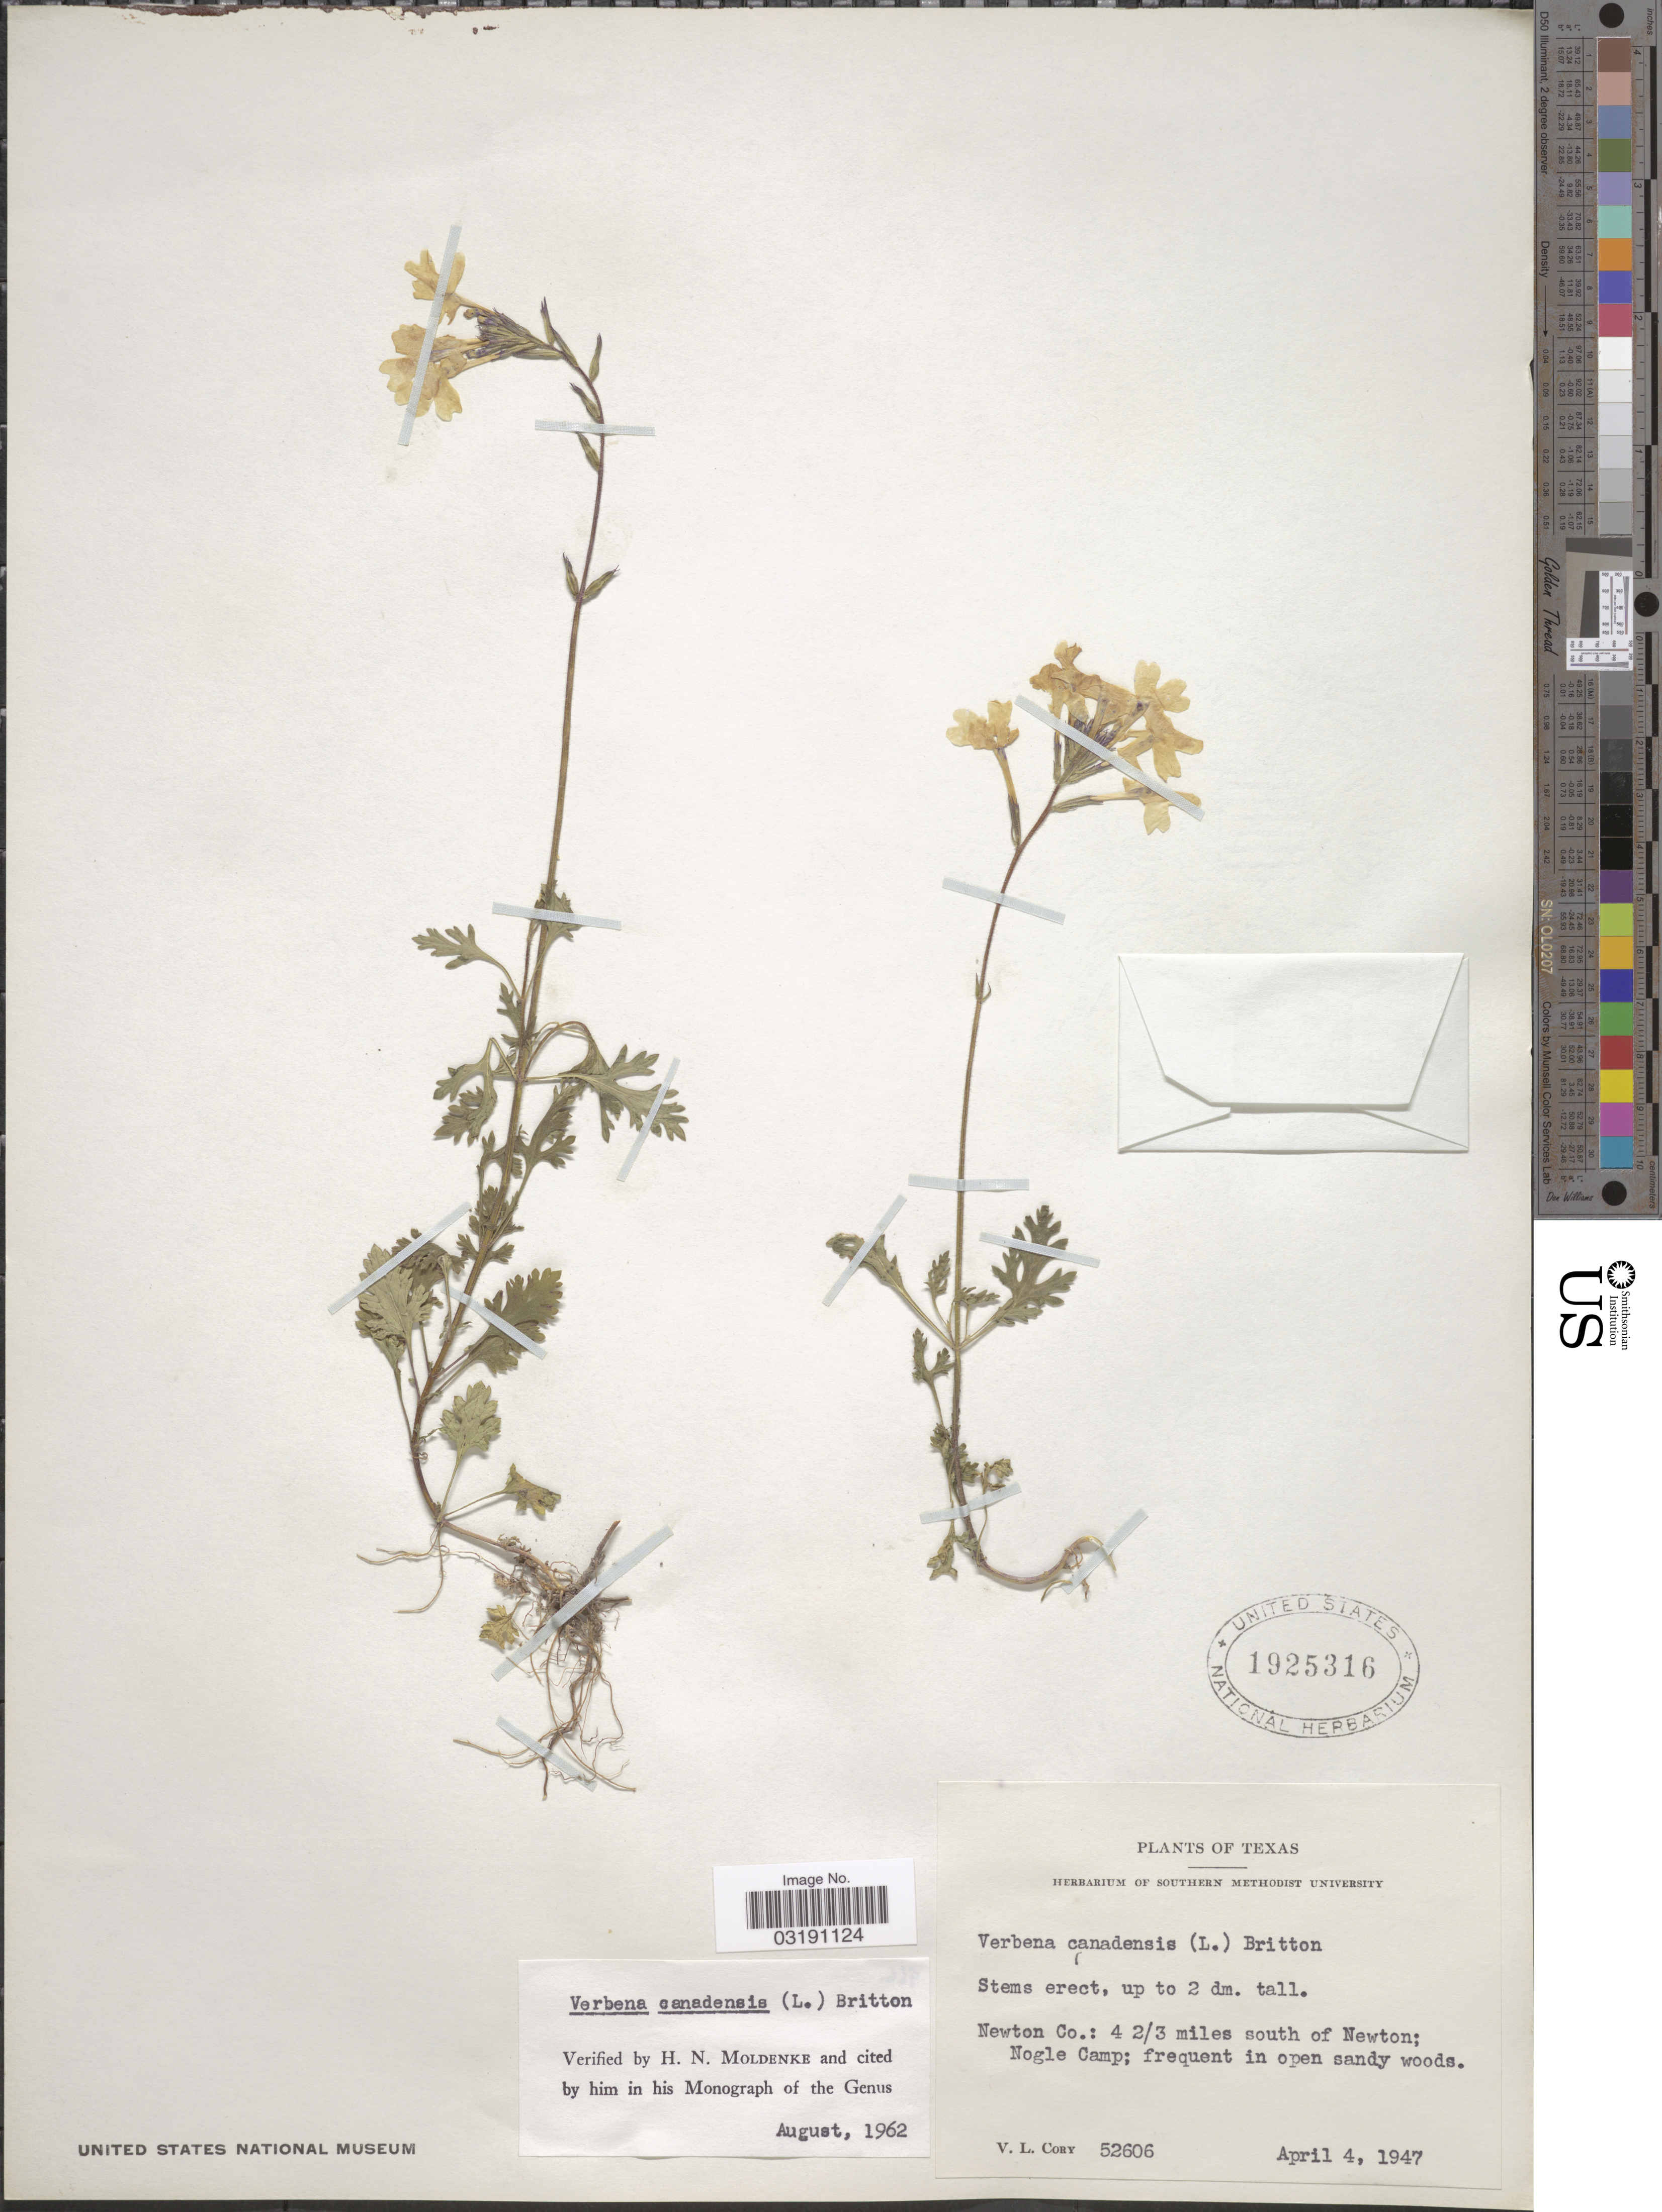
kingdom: Plantae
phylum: Tracheophyta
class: Magnoliopsida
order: Lamiales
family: Verbenaceae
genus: Verbena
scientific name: Verbena canadensis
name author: (L.) Britton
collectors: V. Cory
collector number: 52606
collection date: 1947-04-04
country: United States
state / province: Texas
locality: Newton Co.: 4 2/3 miles south of Newtwon; Nogle Camp.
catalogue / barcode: US 1925316